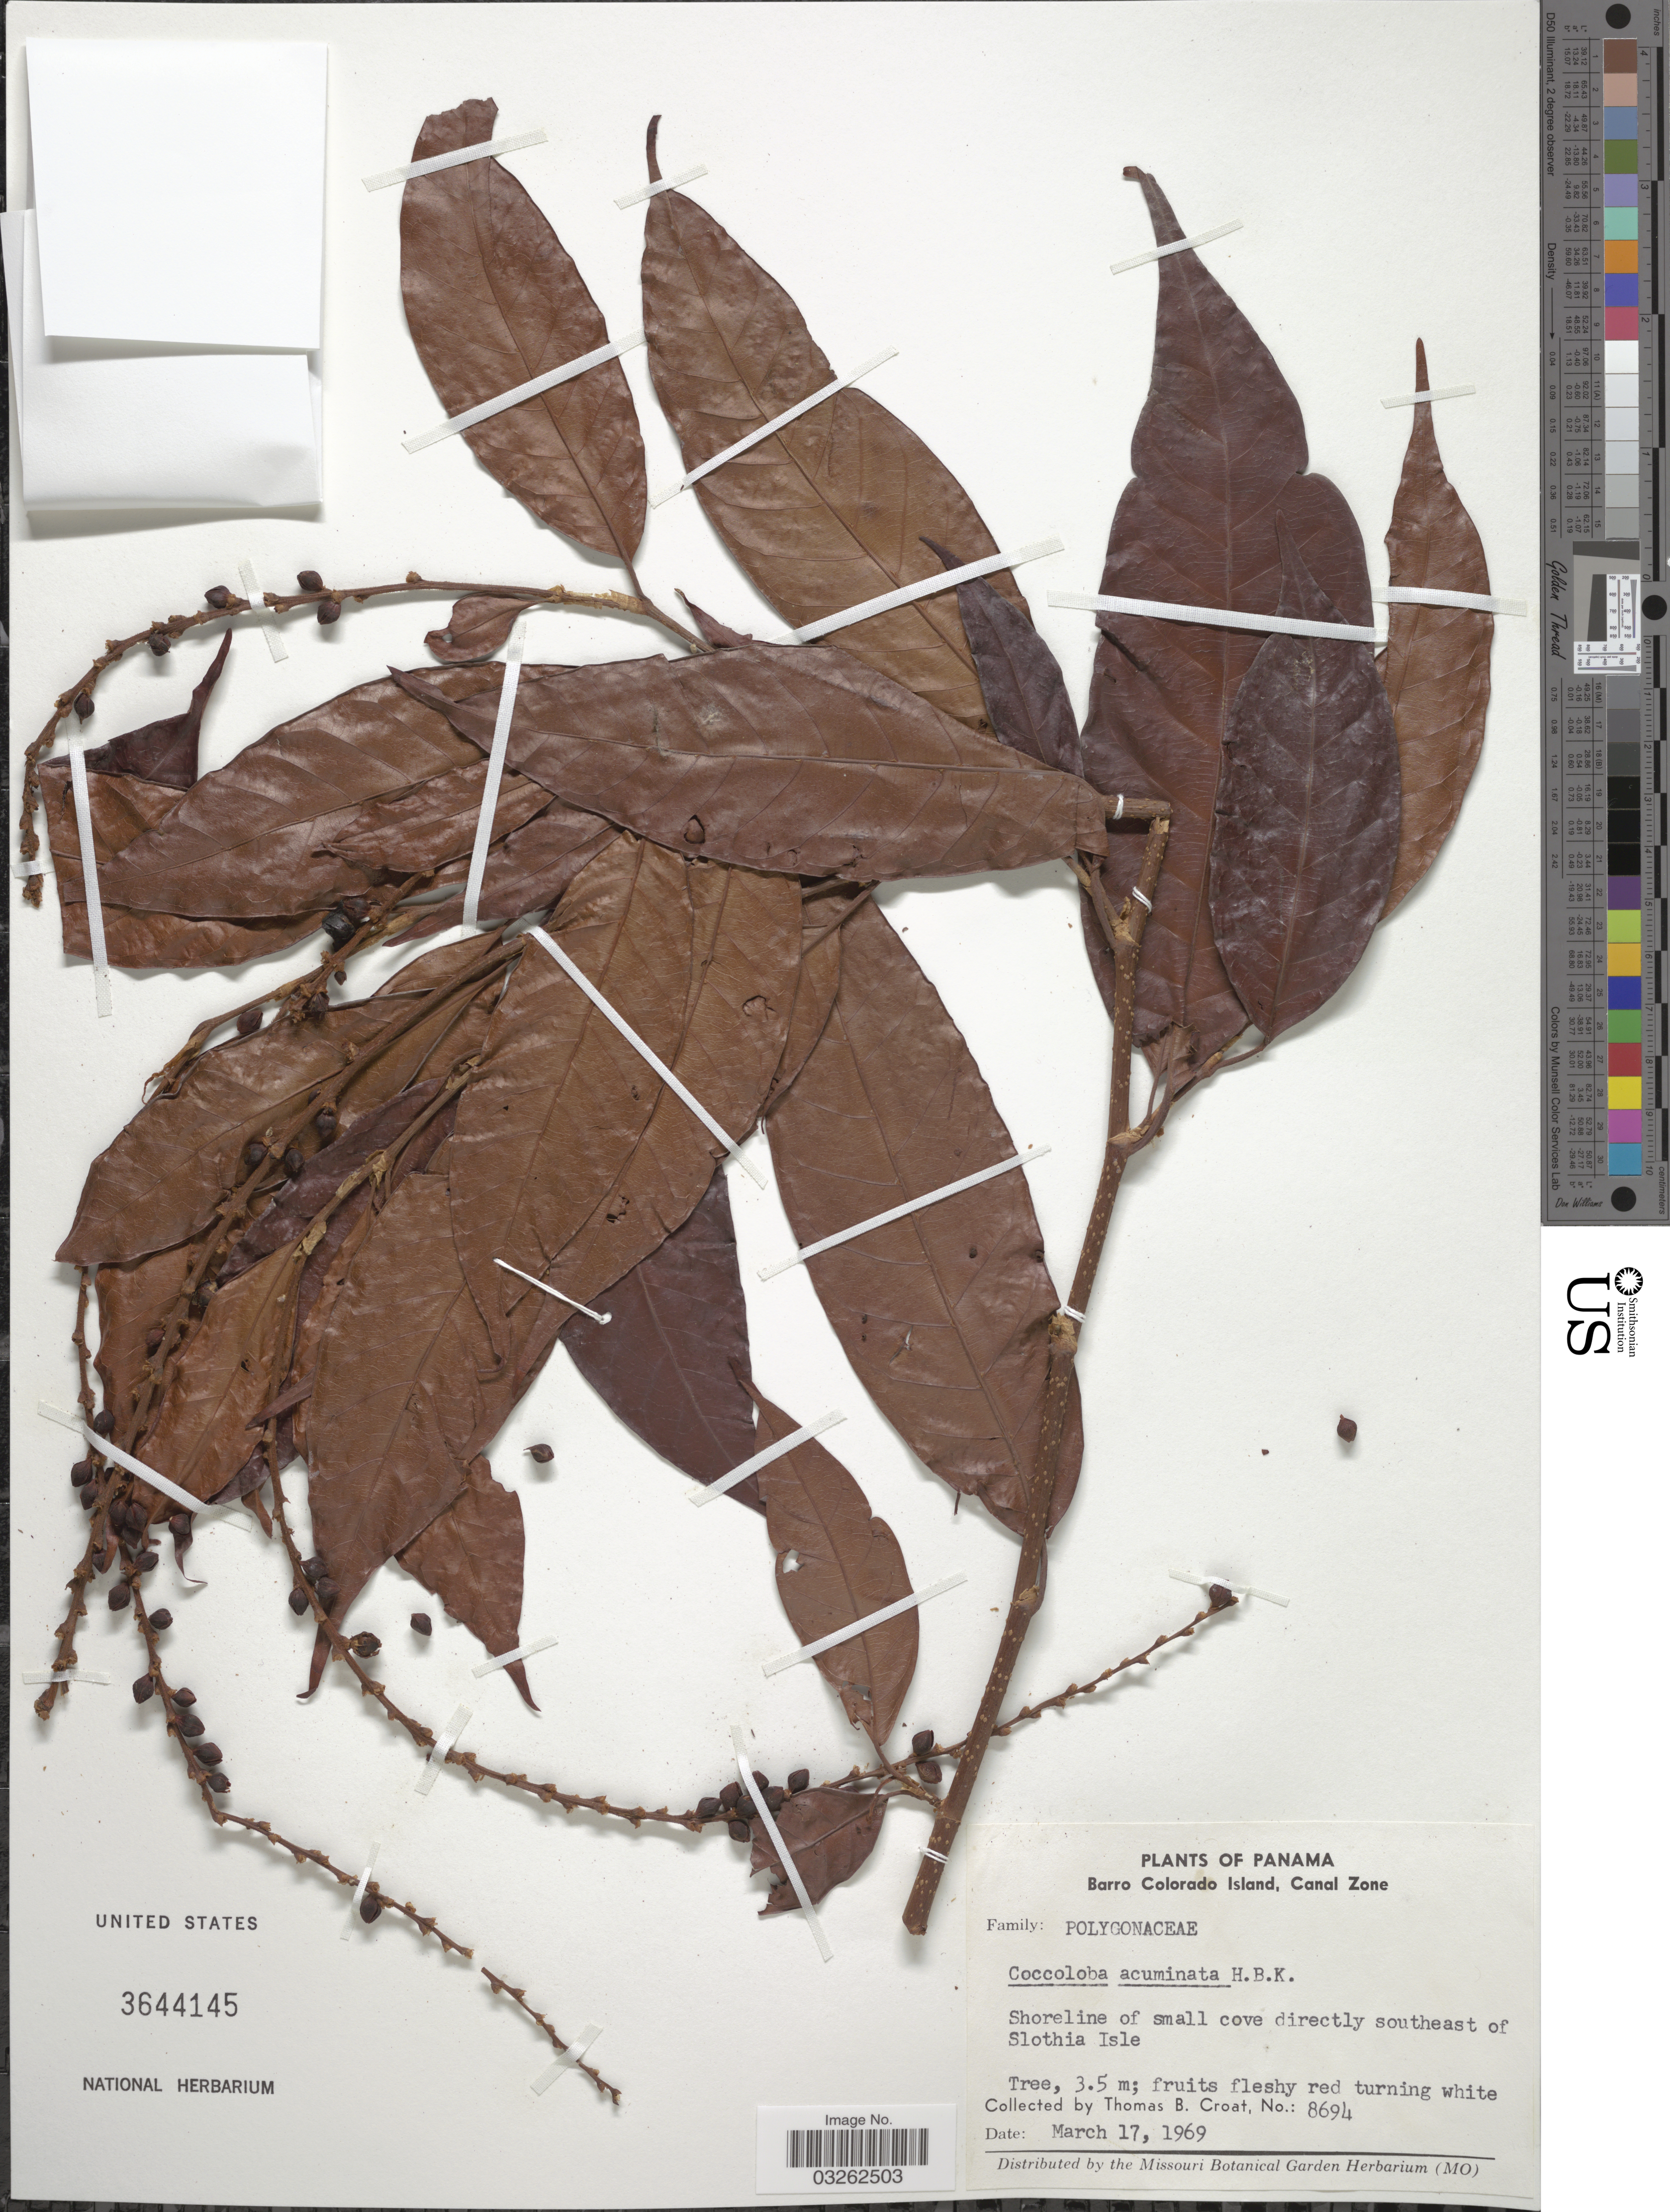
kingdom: Plantae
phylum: Tracheophyta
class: Magnoliopsida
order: Caryophyllales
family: Polygonaceae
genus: Coccoloba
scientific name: Coccoloba acuminata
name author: Kunth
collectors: T. B. Croat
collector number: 8694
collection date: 1969-03-17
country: Panama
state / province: Panamá Oeste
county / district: Canal Zone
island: Barro Colorado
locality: Barro Colorado Island, Canal Zone. Shoreline of small cove directly southeast of Slothia Isle.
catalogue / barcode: US 3644145